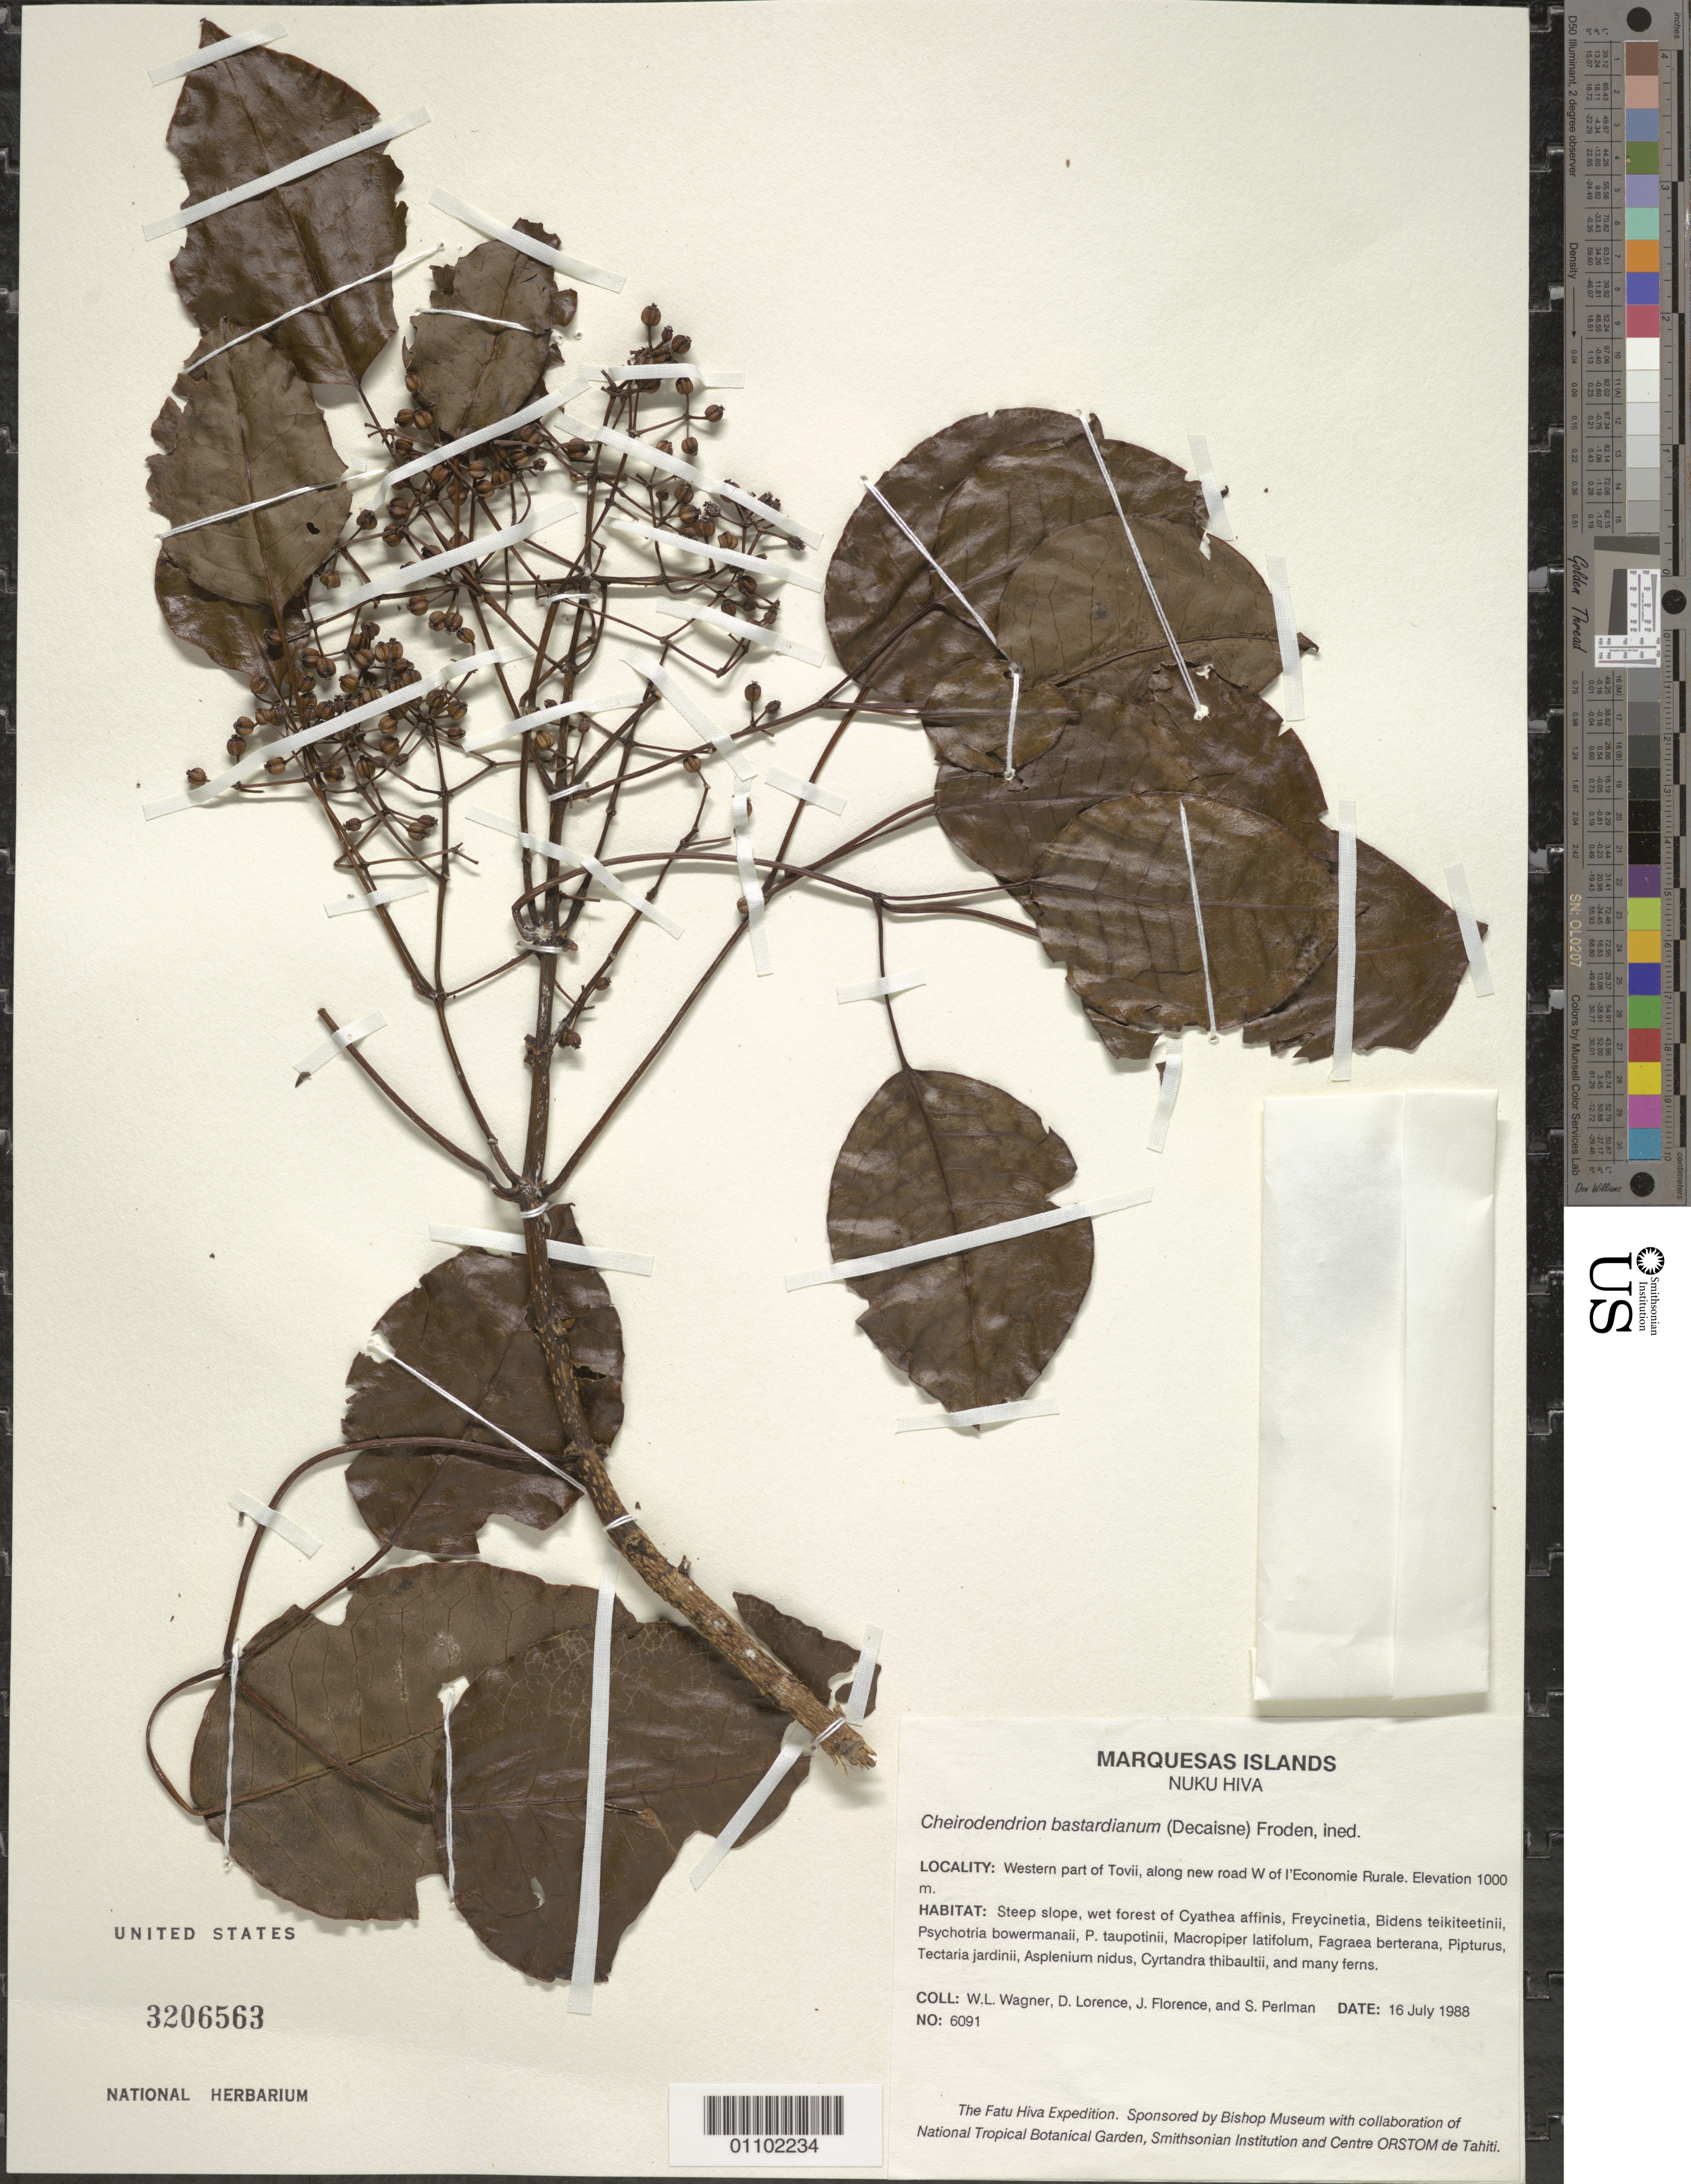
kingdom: Plantae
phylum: Tracheophyta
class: Magnoliopsida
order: Apiales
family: Araliaceae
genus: Cheirodendron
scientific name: Cheirodendron bastardianum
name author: (Decne.) Frodin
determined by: Florence, J.; Wagner, W. L.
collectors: W. L. Wagner & D. Lorence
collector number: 6091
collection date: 1988-07-16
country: French Polynesia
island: Nuku Hiva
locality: W part of Toovii, along new road W of l'Economie Rurale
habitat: Steep slope, wet forest of Cyathea affinis, Freycinetia, Bidens teikiteetinii, Psychotria bowermanaii, P. taupotinii, Macropiper latifolum, Fagraea berterana, Pipturus, Tectaria jardinii, Asplenium ni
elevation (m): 1000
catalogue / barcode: US 3206563